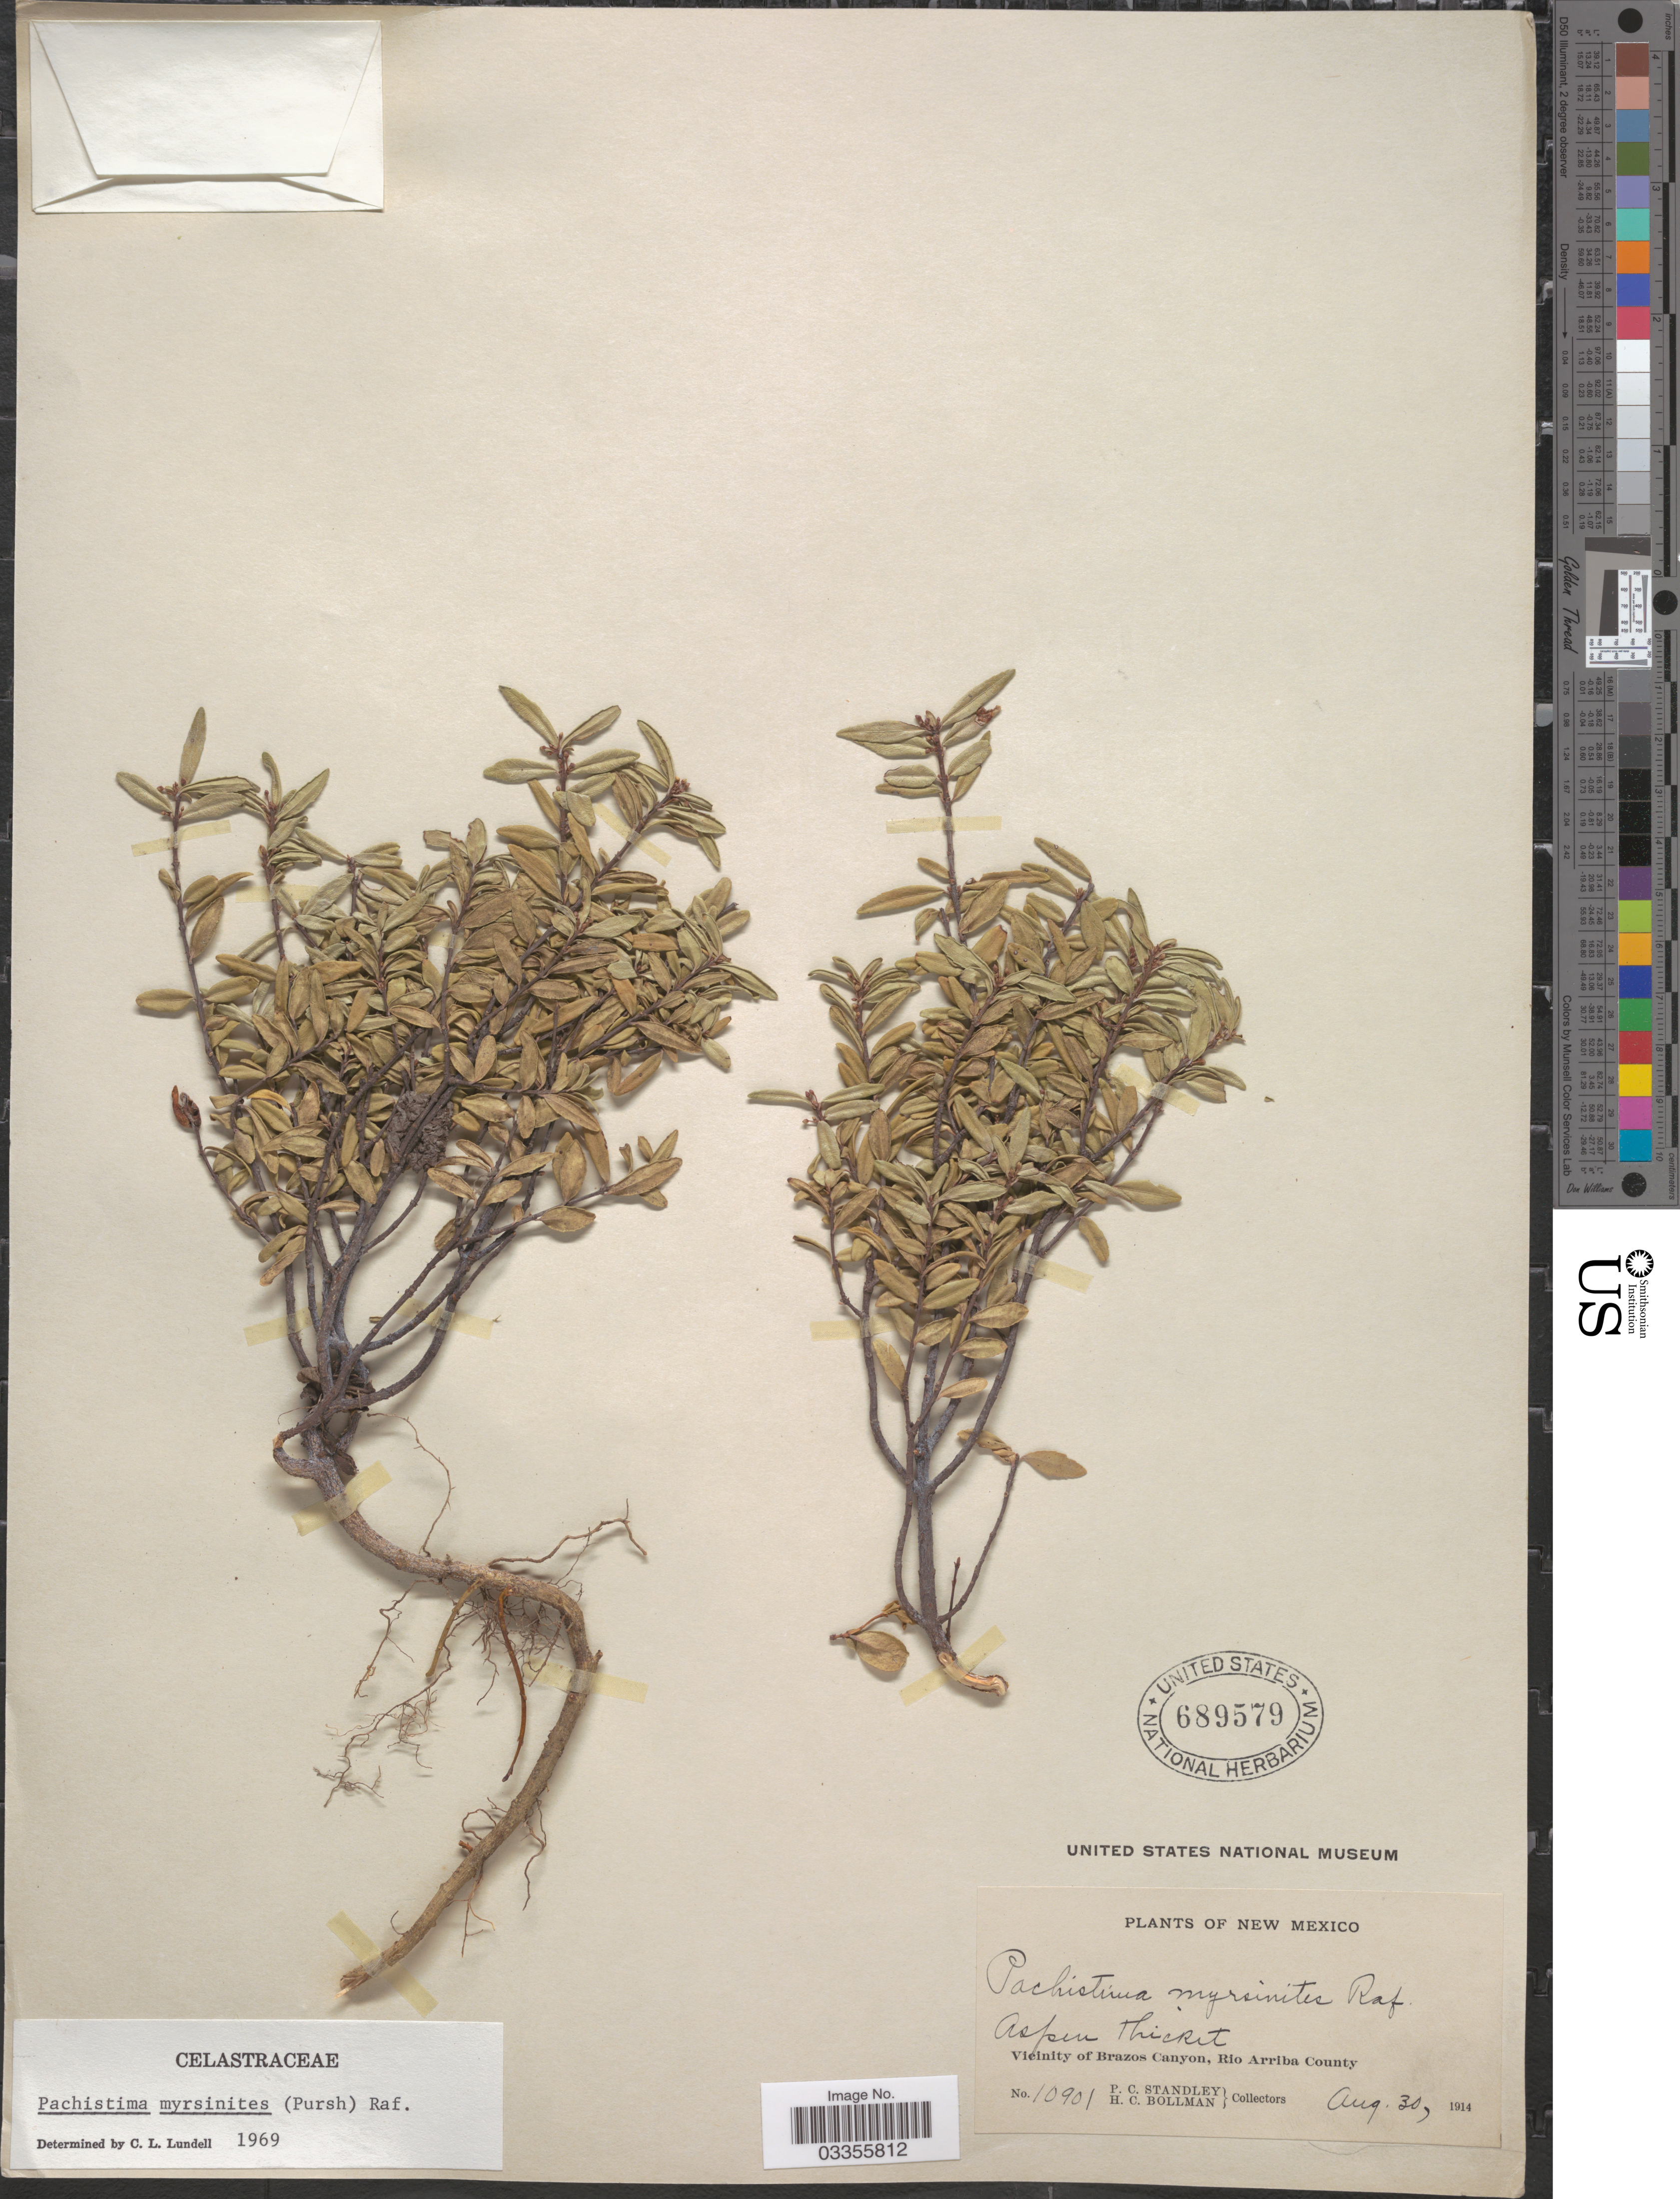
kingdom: Plantae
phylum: Tracheophyta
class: Magnoliopsida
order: Celastrales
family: Celastraceae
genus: Paxistima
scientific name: Paxistima myrsinites subsp. myrsinites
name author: (Pursh) Raf.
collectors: P. C. Standley & H. C. Bollman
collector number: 10901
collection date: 1914-08-30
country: United States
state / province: New Mexico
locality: Aspen Thicket. Vicinity of Brazos Canyon, Rio Arriba County.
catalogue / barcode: US 689579